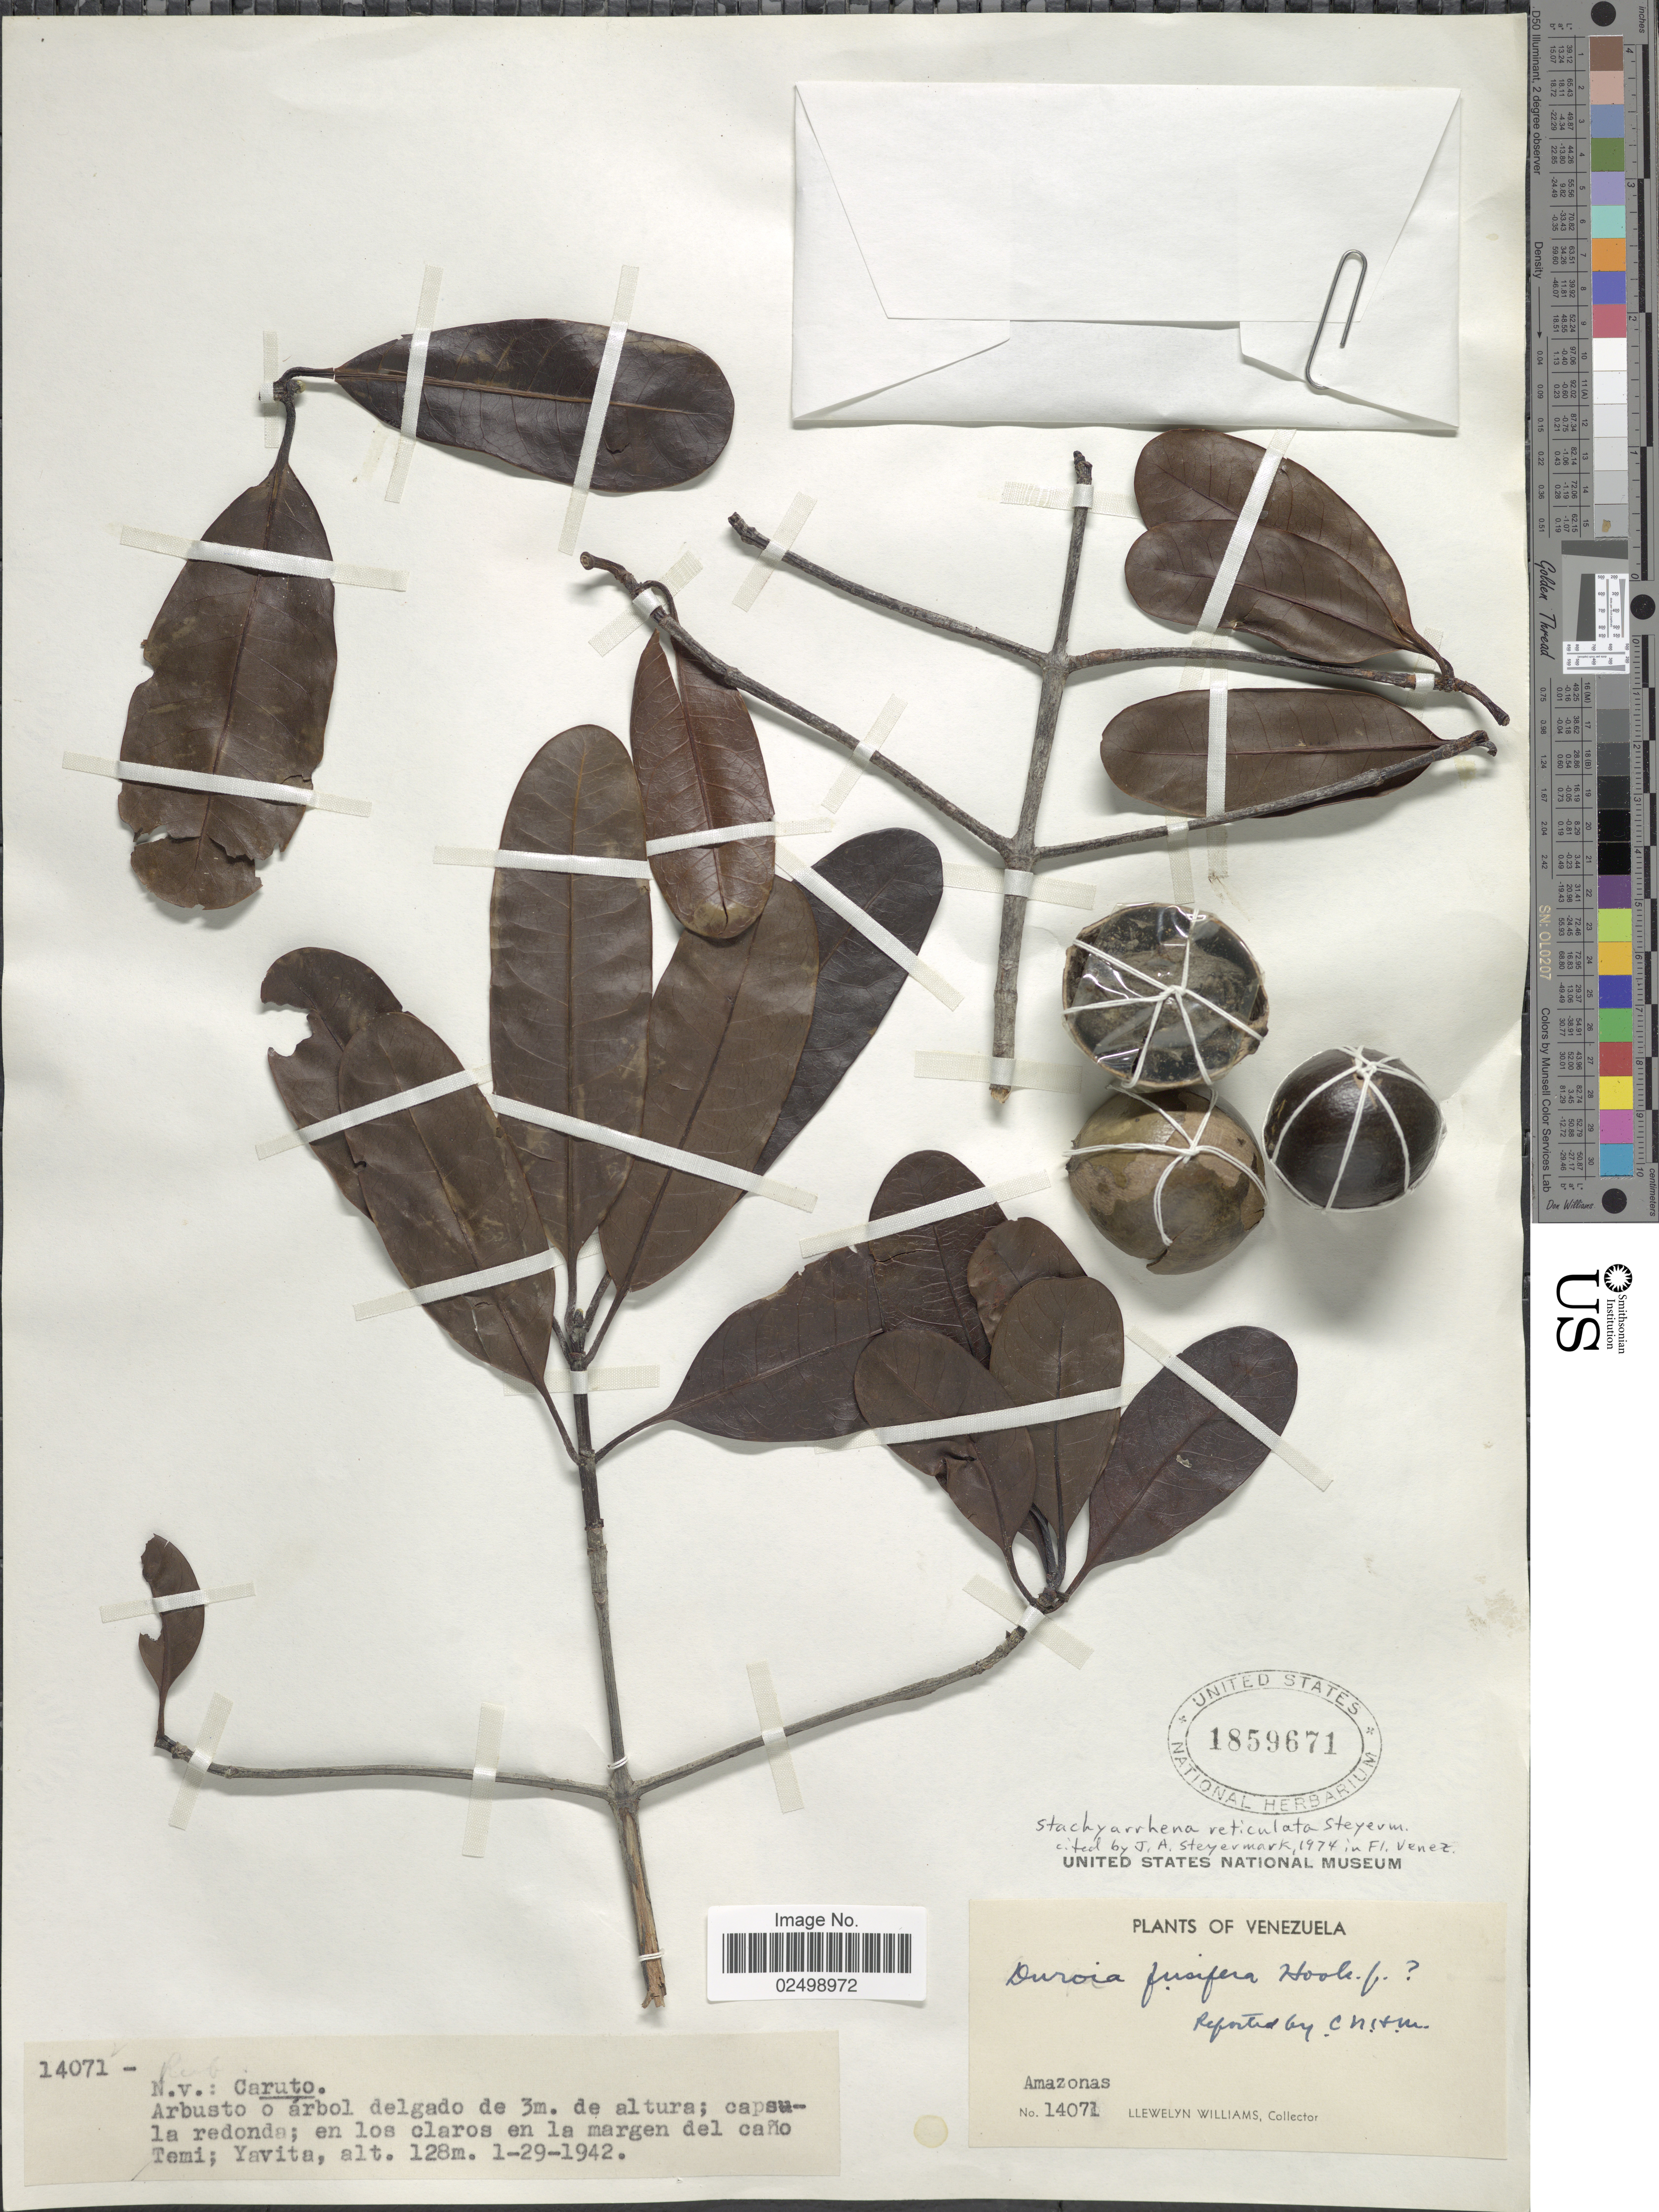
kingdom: Plantae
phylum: Tracheophyta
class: Magnoliopsida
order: Gentianales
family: Rubiaceae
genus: Stachyarrhena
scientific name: Stachyarrhena reticulata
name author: Steyerm.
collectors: Ll. Williams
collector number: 14071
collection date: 1942-01-29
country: Venezuela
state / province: Amazonas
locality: En los claros en la margen del caño Temi; Yavita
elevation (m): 128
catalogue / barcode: US 1859671